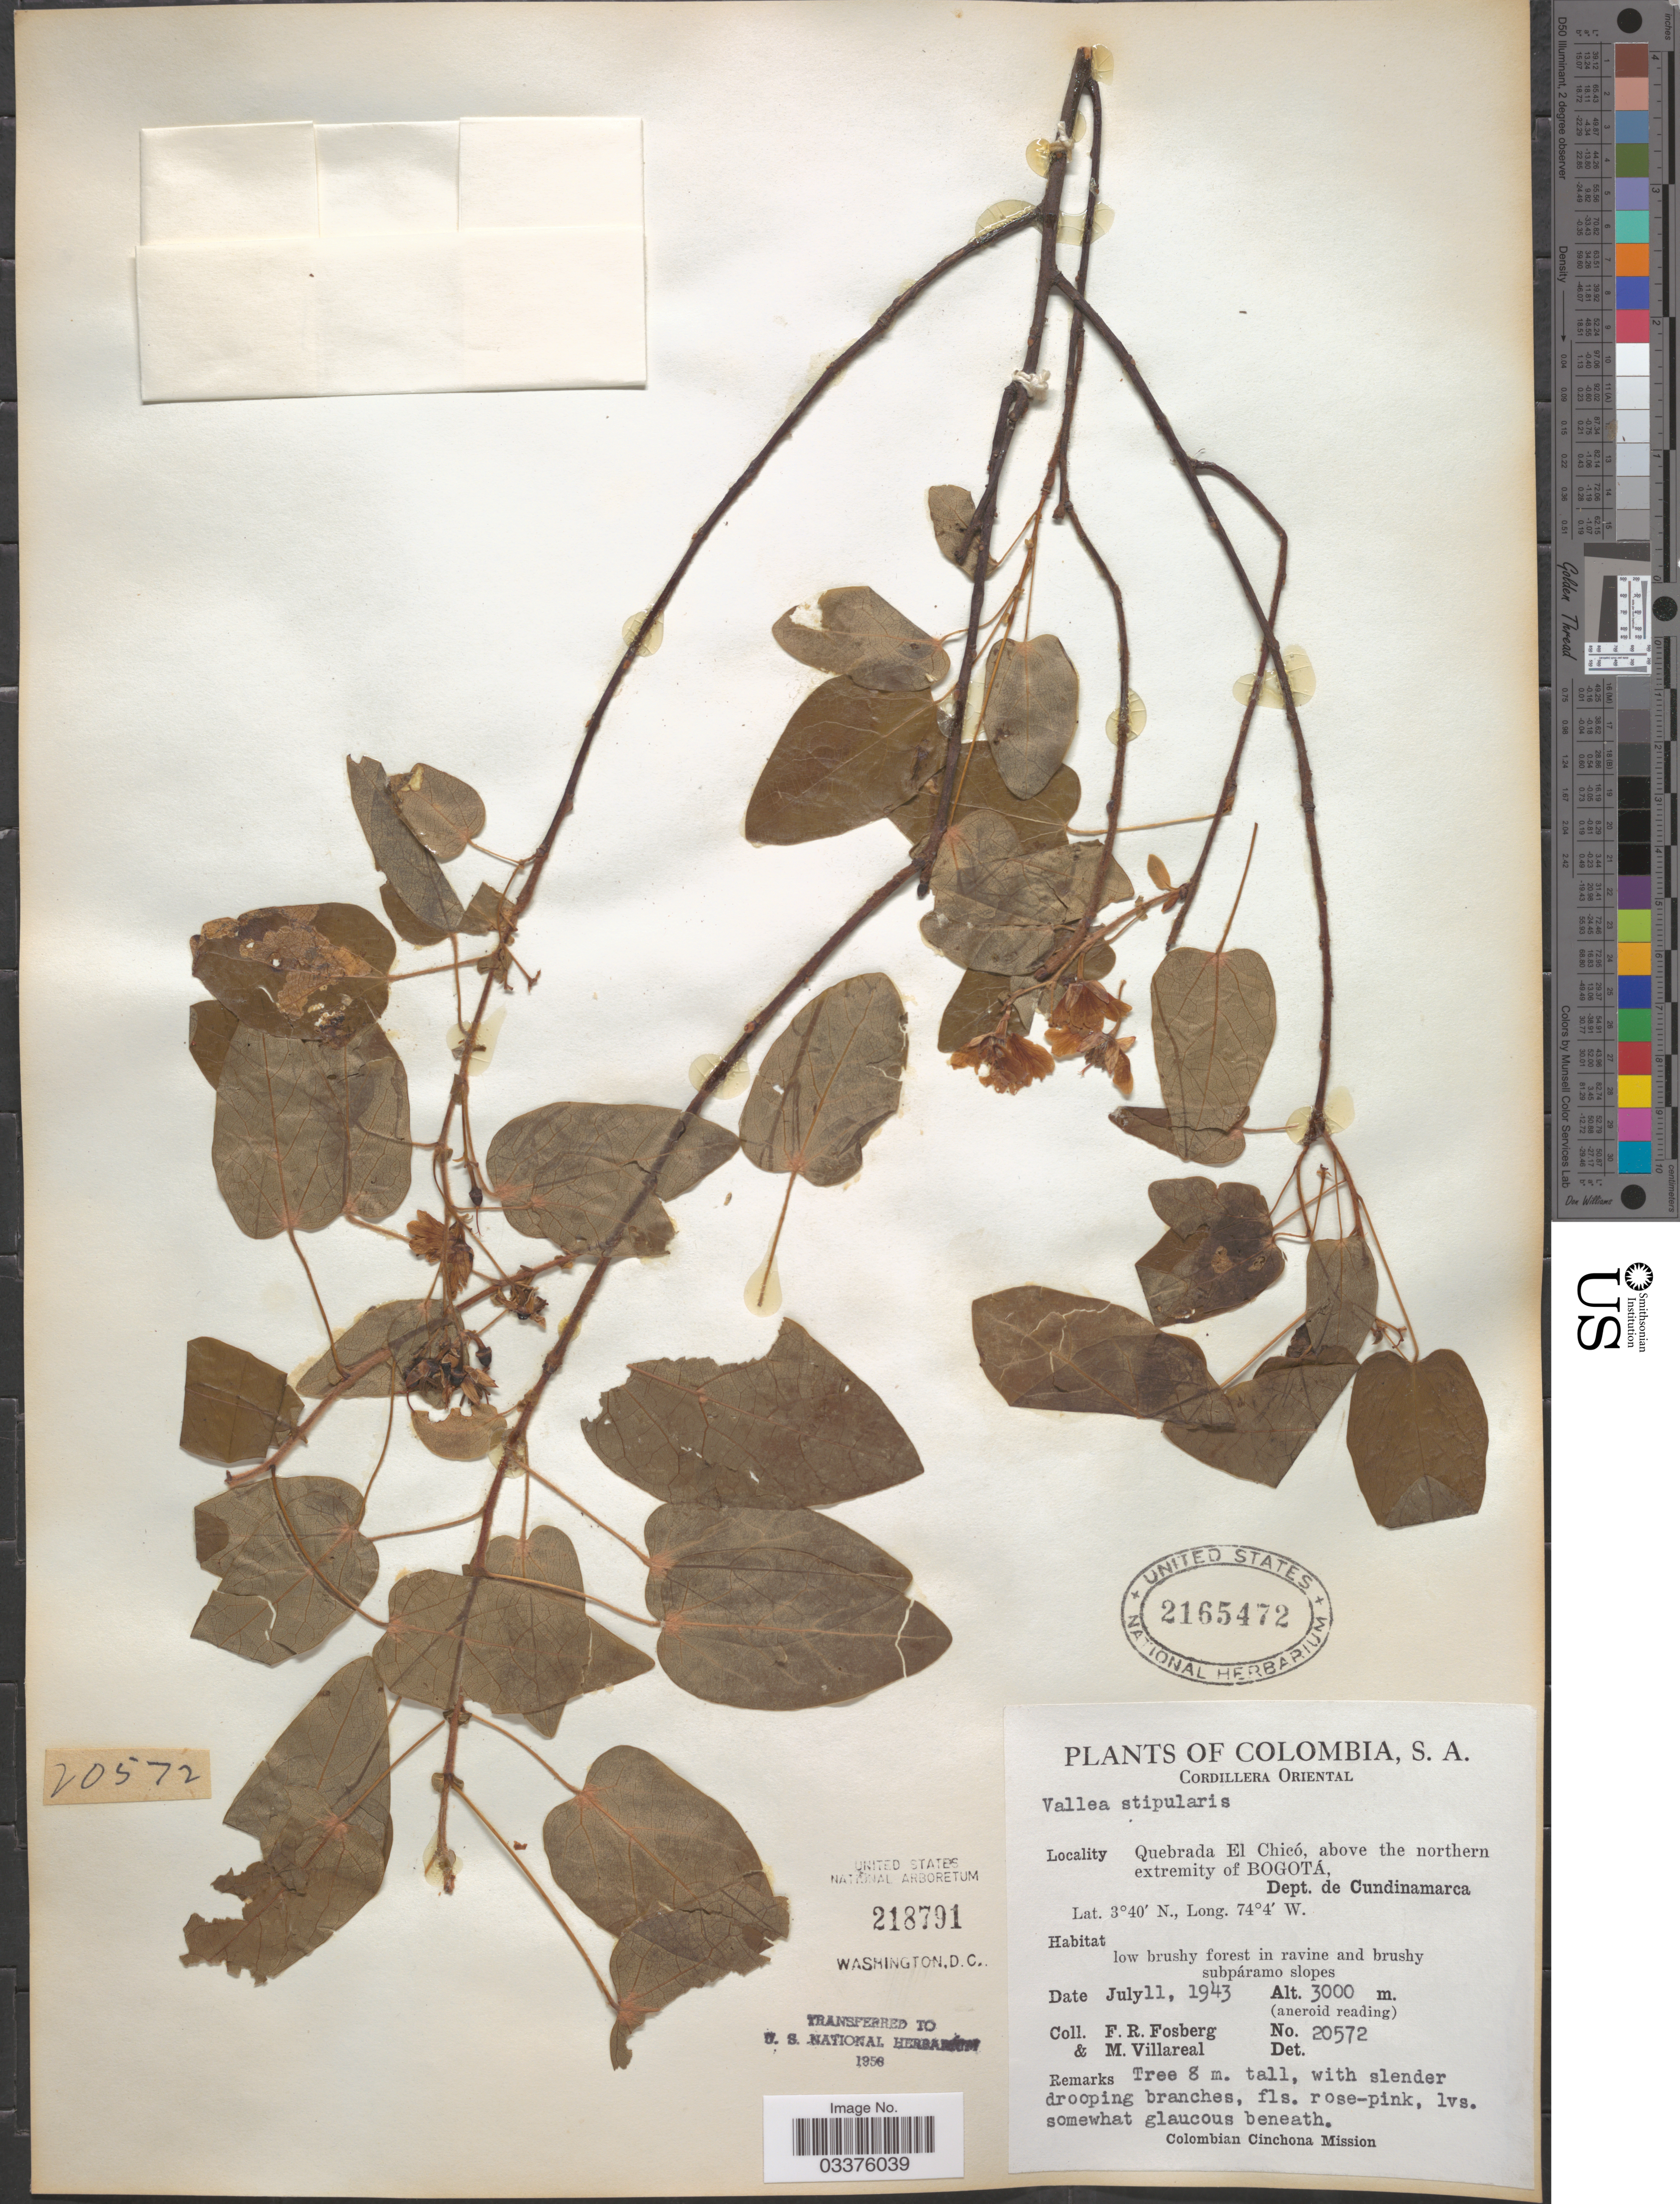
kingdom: Plantae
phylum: Tracheophyta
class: Magnoliopsida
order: Oxalidales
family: Elaeocarpaceae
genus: Vallea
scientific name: Vallea stipularis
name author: L. f.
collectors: F. R. Fosberg & M. Villareal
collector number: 20572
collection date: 1943-07-11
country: Colombia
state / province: Cundinamarca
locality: Cordillera Oriental. Quebrada El Chicó, above the northern extremity of Bogotá, Dept. de Cundinamarca.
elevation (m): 3000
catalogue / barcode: US 2165472